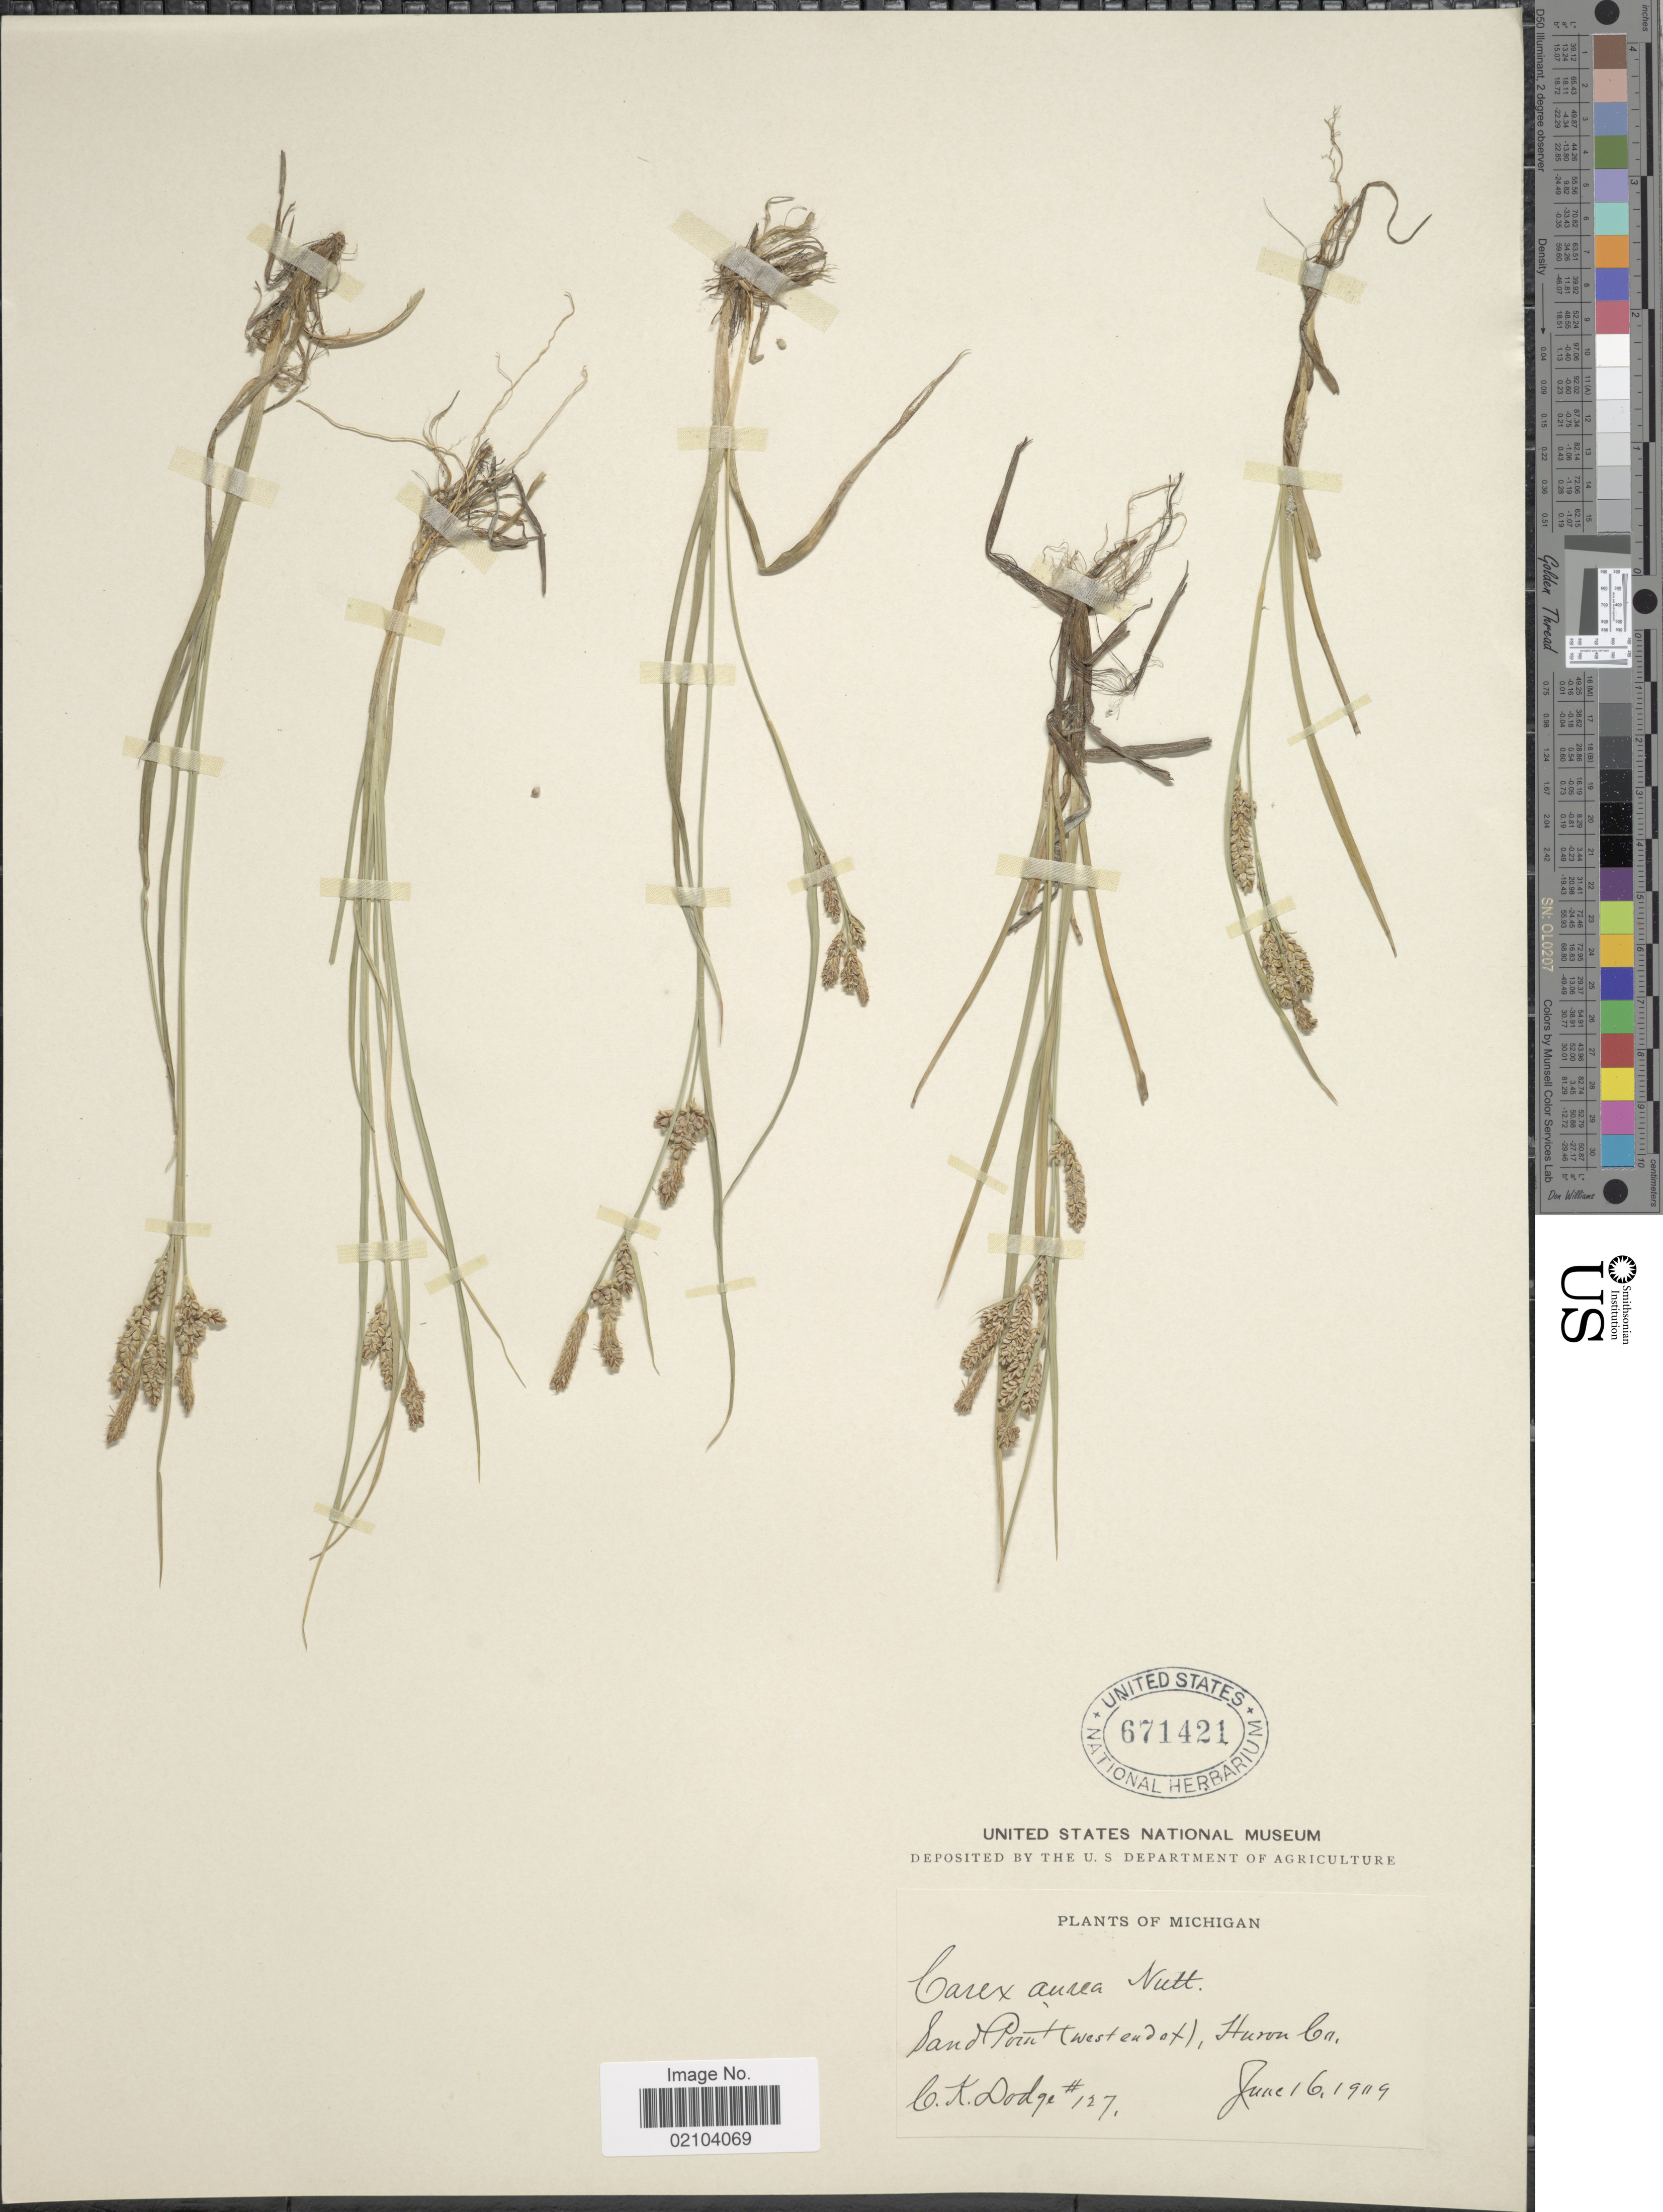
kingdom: Plantae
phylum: Tracheophyta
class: Liliopsida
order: Poales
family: Cyperaceae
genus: Carex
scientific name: Carex aurea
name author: Nutt.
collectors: C. Dodge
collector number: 127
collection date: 1909-06-16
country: United States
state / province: Michigan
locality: Sand point (west end of), Huron Co,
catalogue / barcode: US 671421